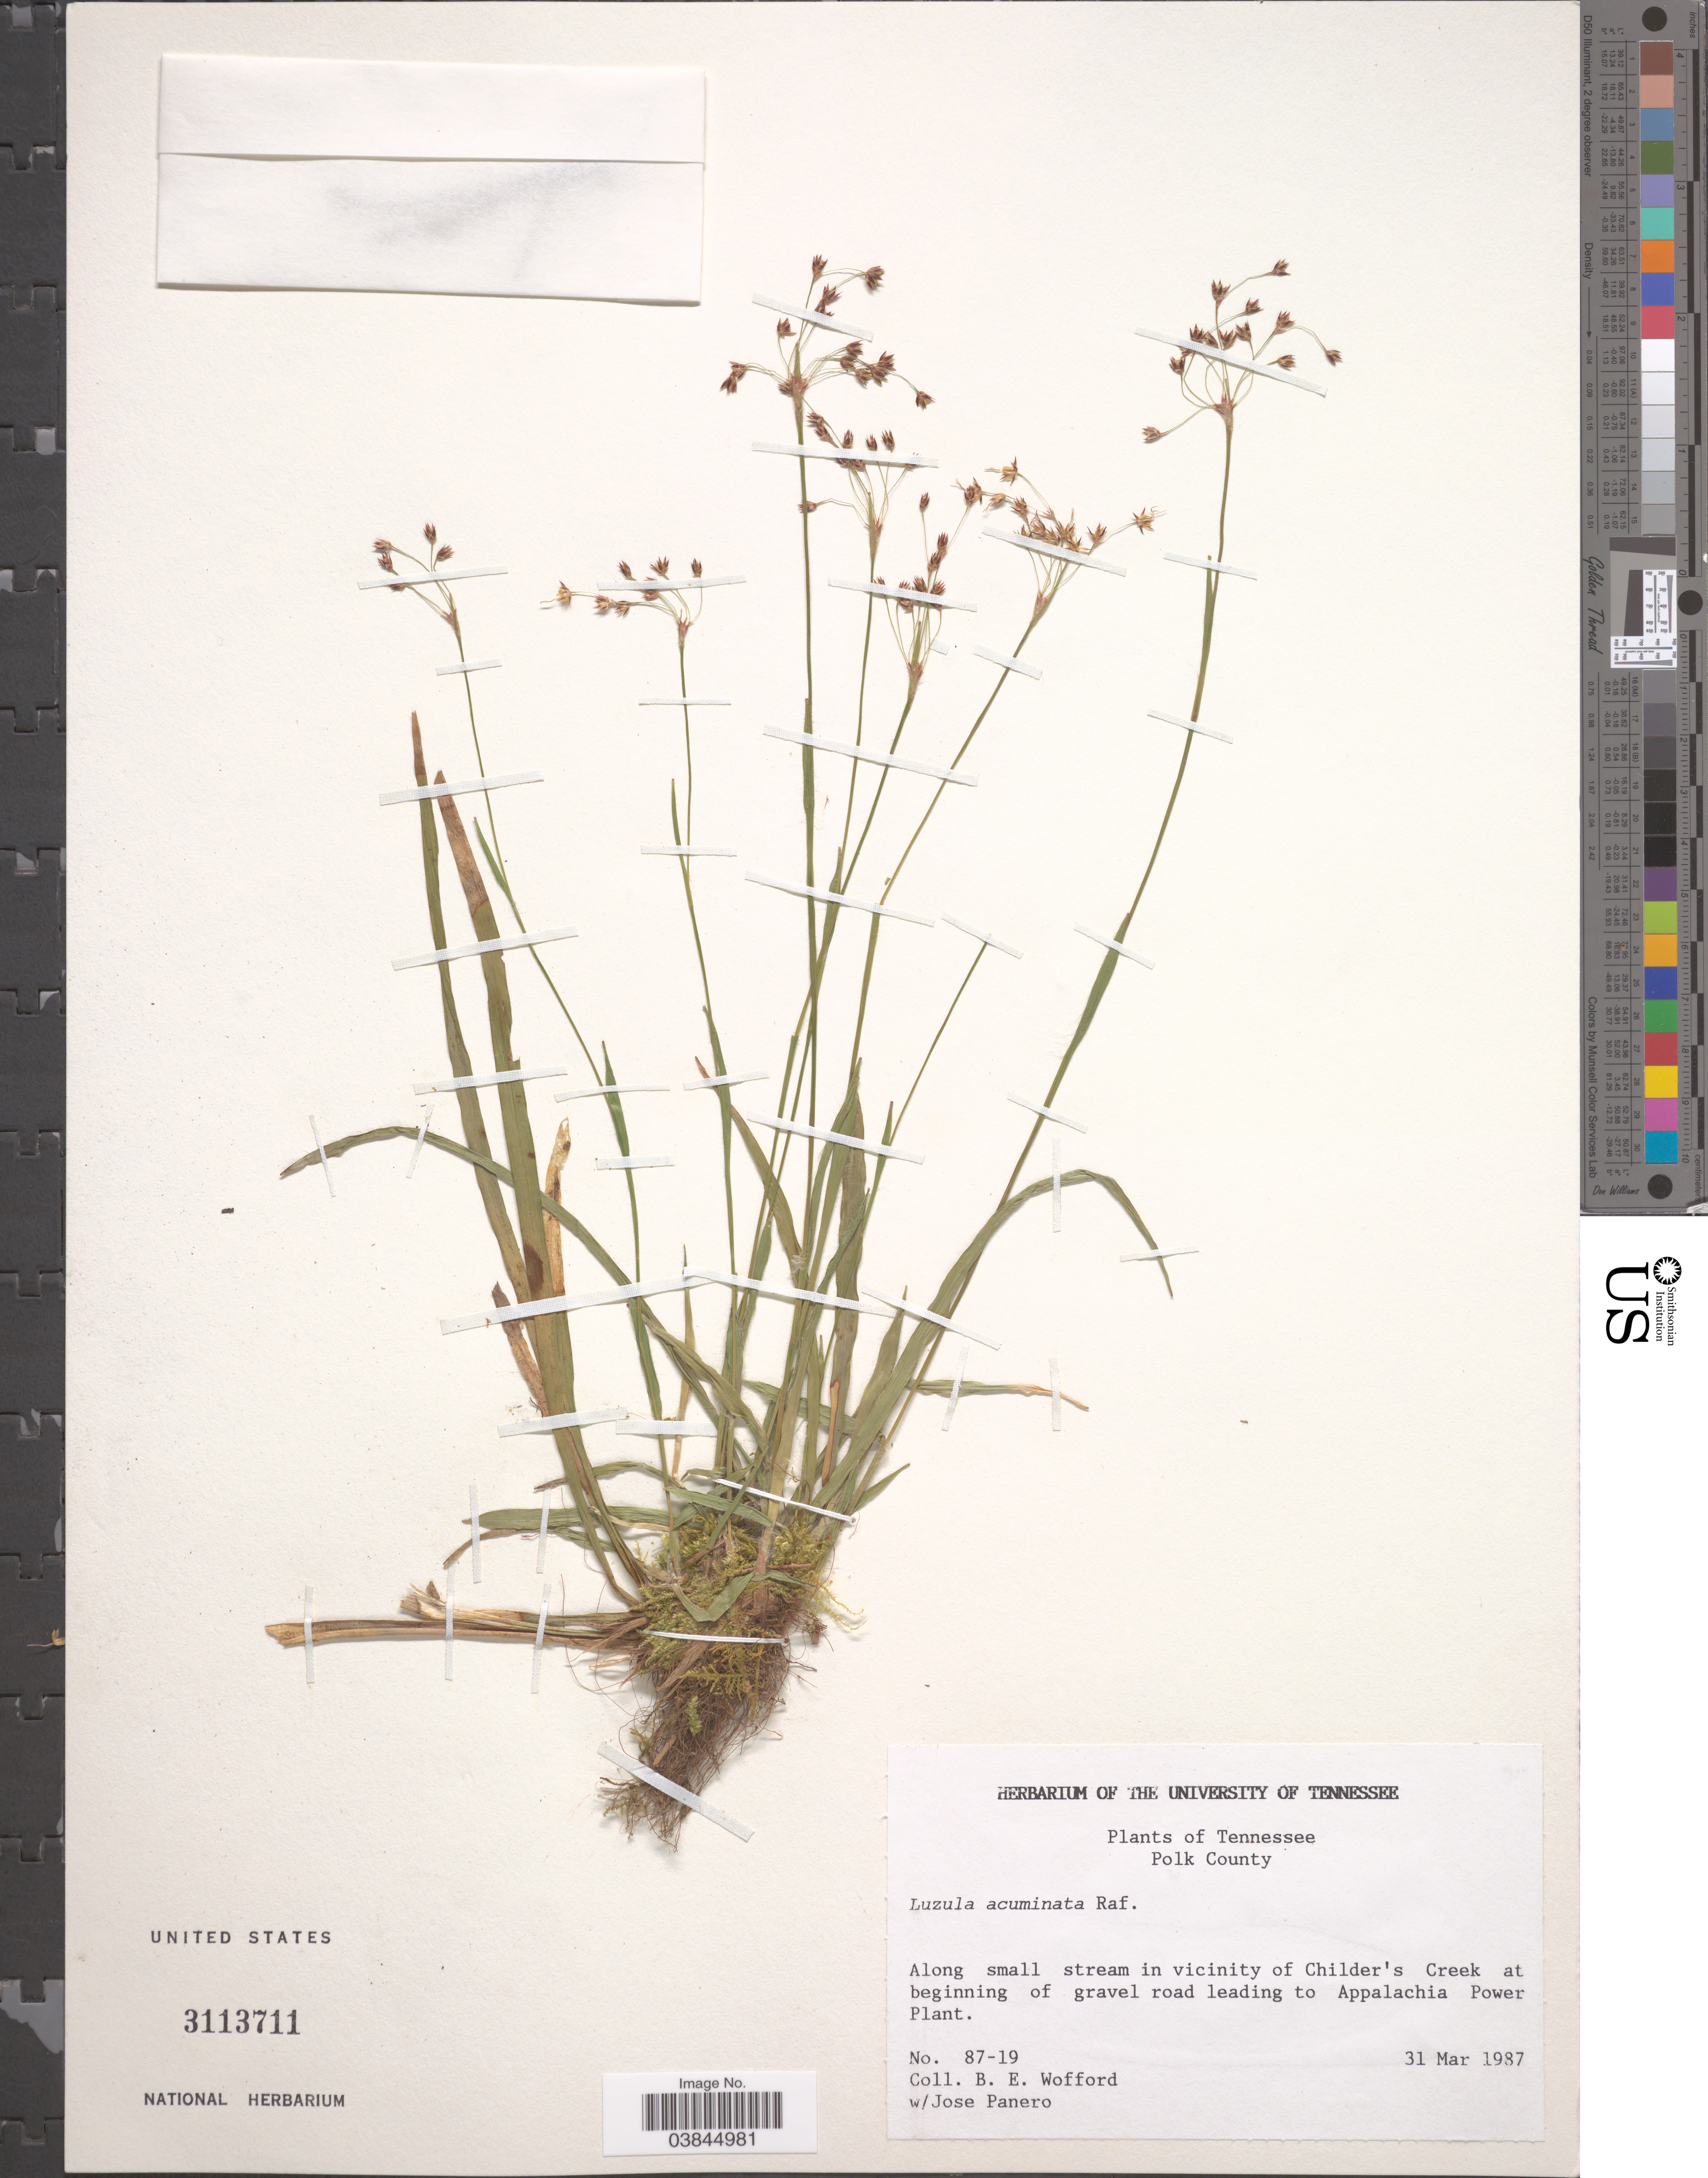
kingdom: Plantae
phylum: Tracheophyta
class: Liliopsida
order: Poales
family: Juncaceae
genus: Luzula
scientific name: Luzula acuminata var. acuminata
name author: Raf.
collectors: B. Wofford & J. L. Panero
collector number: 87-19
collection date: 1987-03-31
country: United States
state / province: Tennessee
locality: Polk County. In the vicinity of Childer's Creek at beginning of gravel road leading to Appalachia Power Plant.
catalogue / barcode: US 3113711